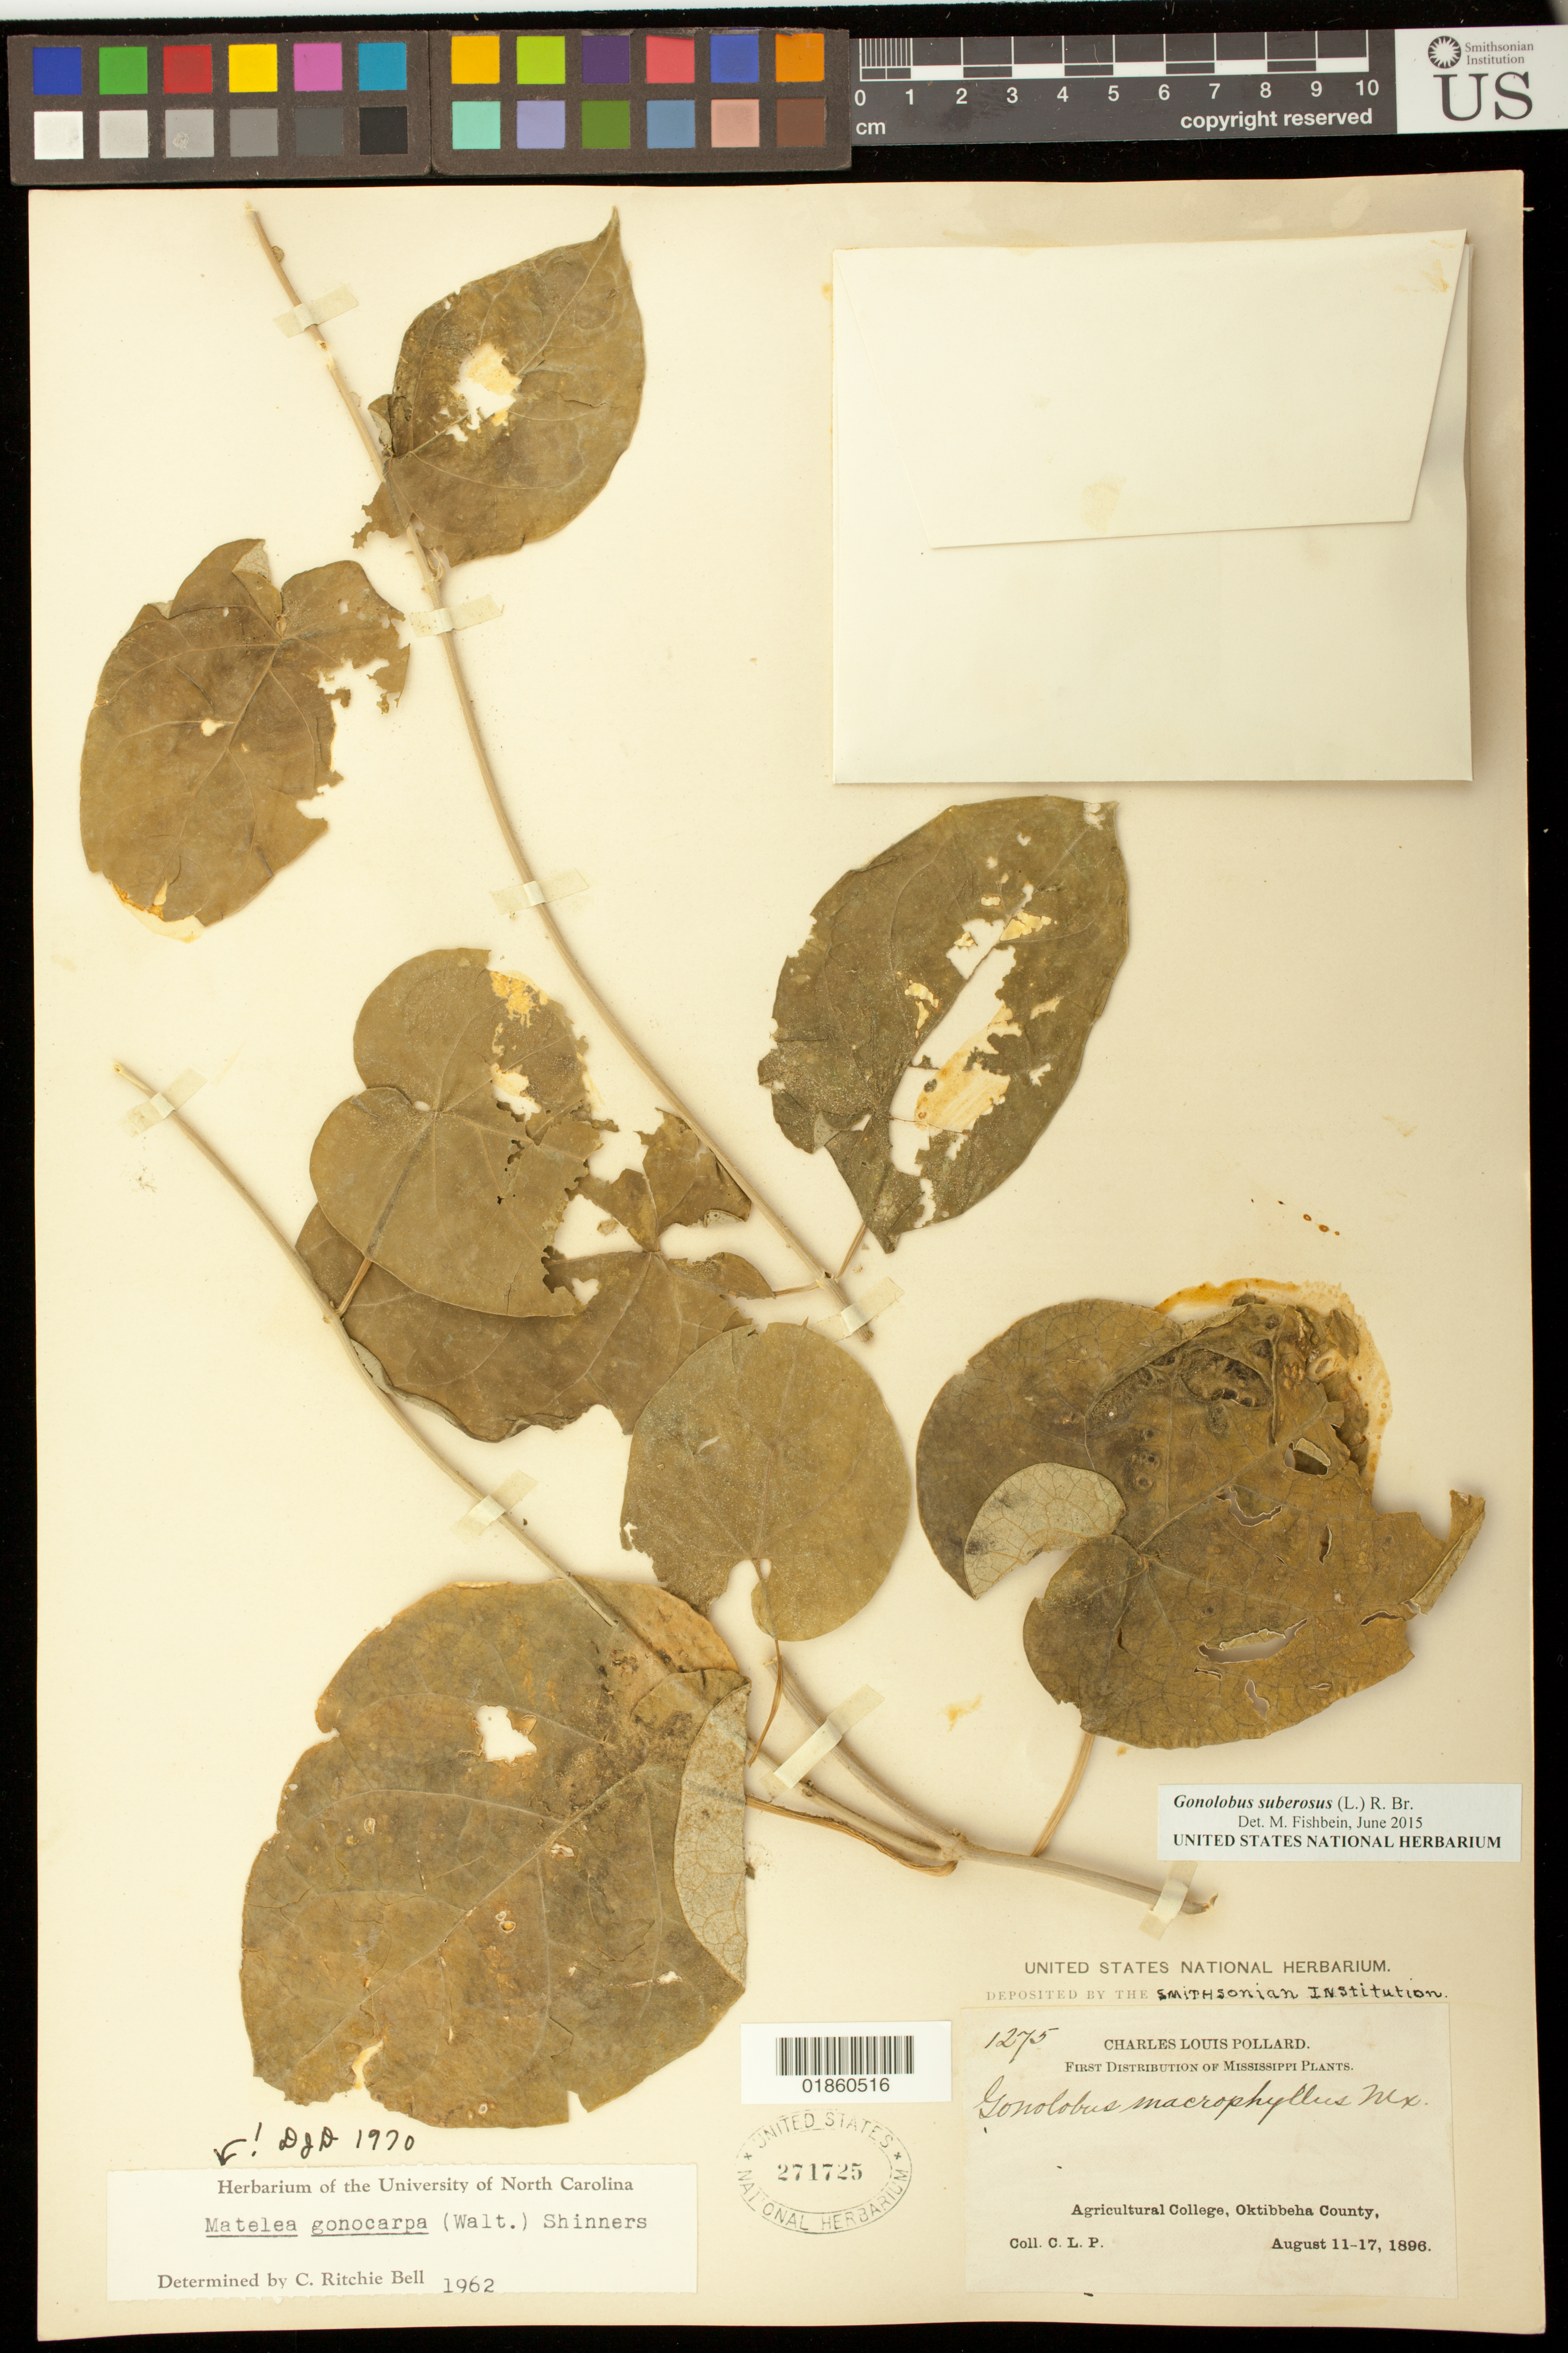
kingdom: Plantae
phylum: Tracheophyta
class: Magnoliopsida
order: Gentianales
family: Apocynaceae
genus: Gonolobus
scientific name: Gonolobus suberosus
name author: (L.) R. Br.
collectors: C. L. Pollard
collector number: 1275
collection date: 1896-08-11/1896-08-17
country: United States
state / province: Mississippi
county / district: Oktibbeha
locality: Agricultural College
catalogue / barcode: US 271725